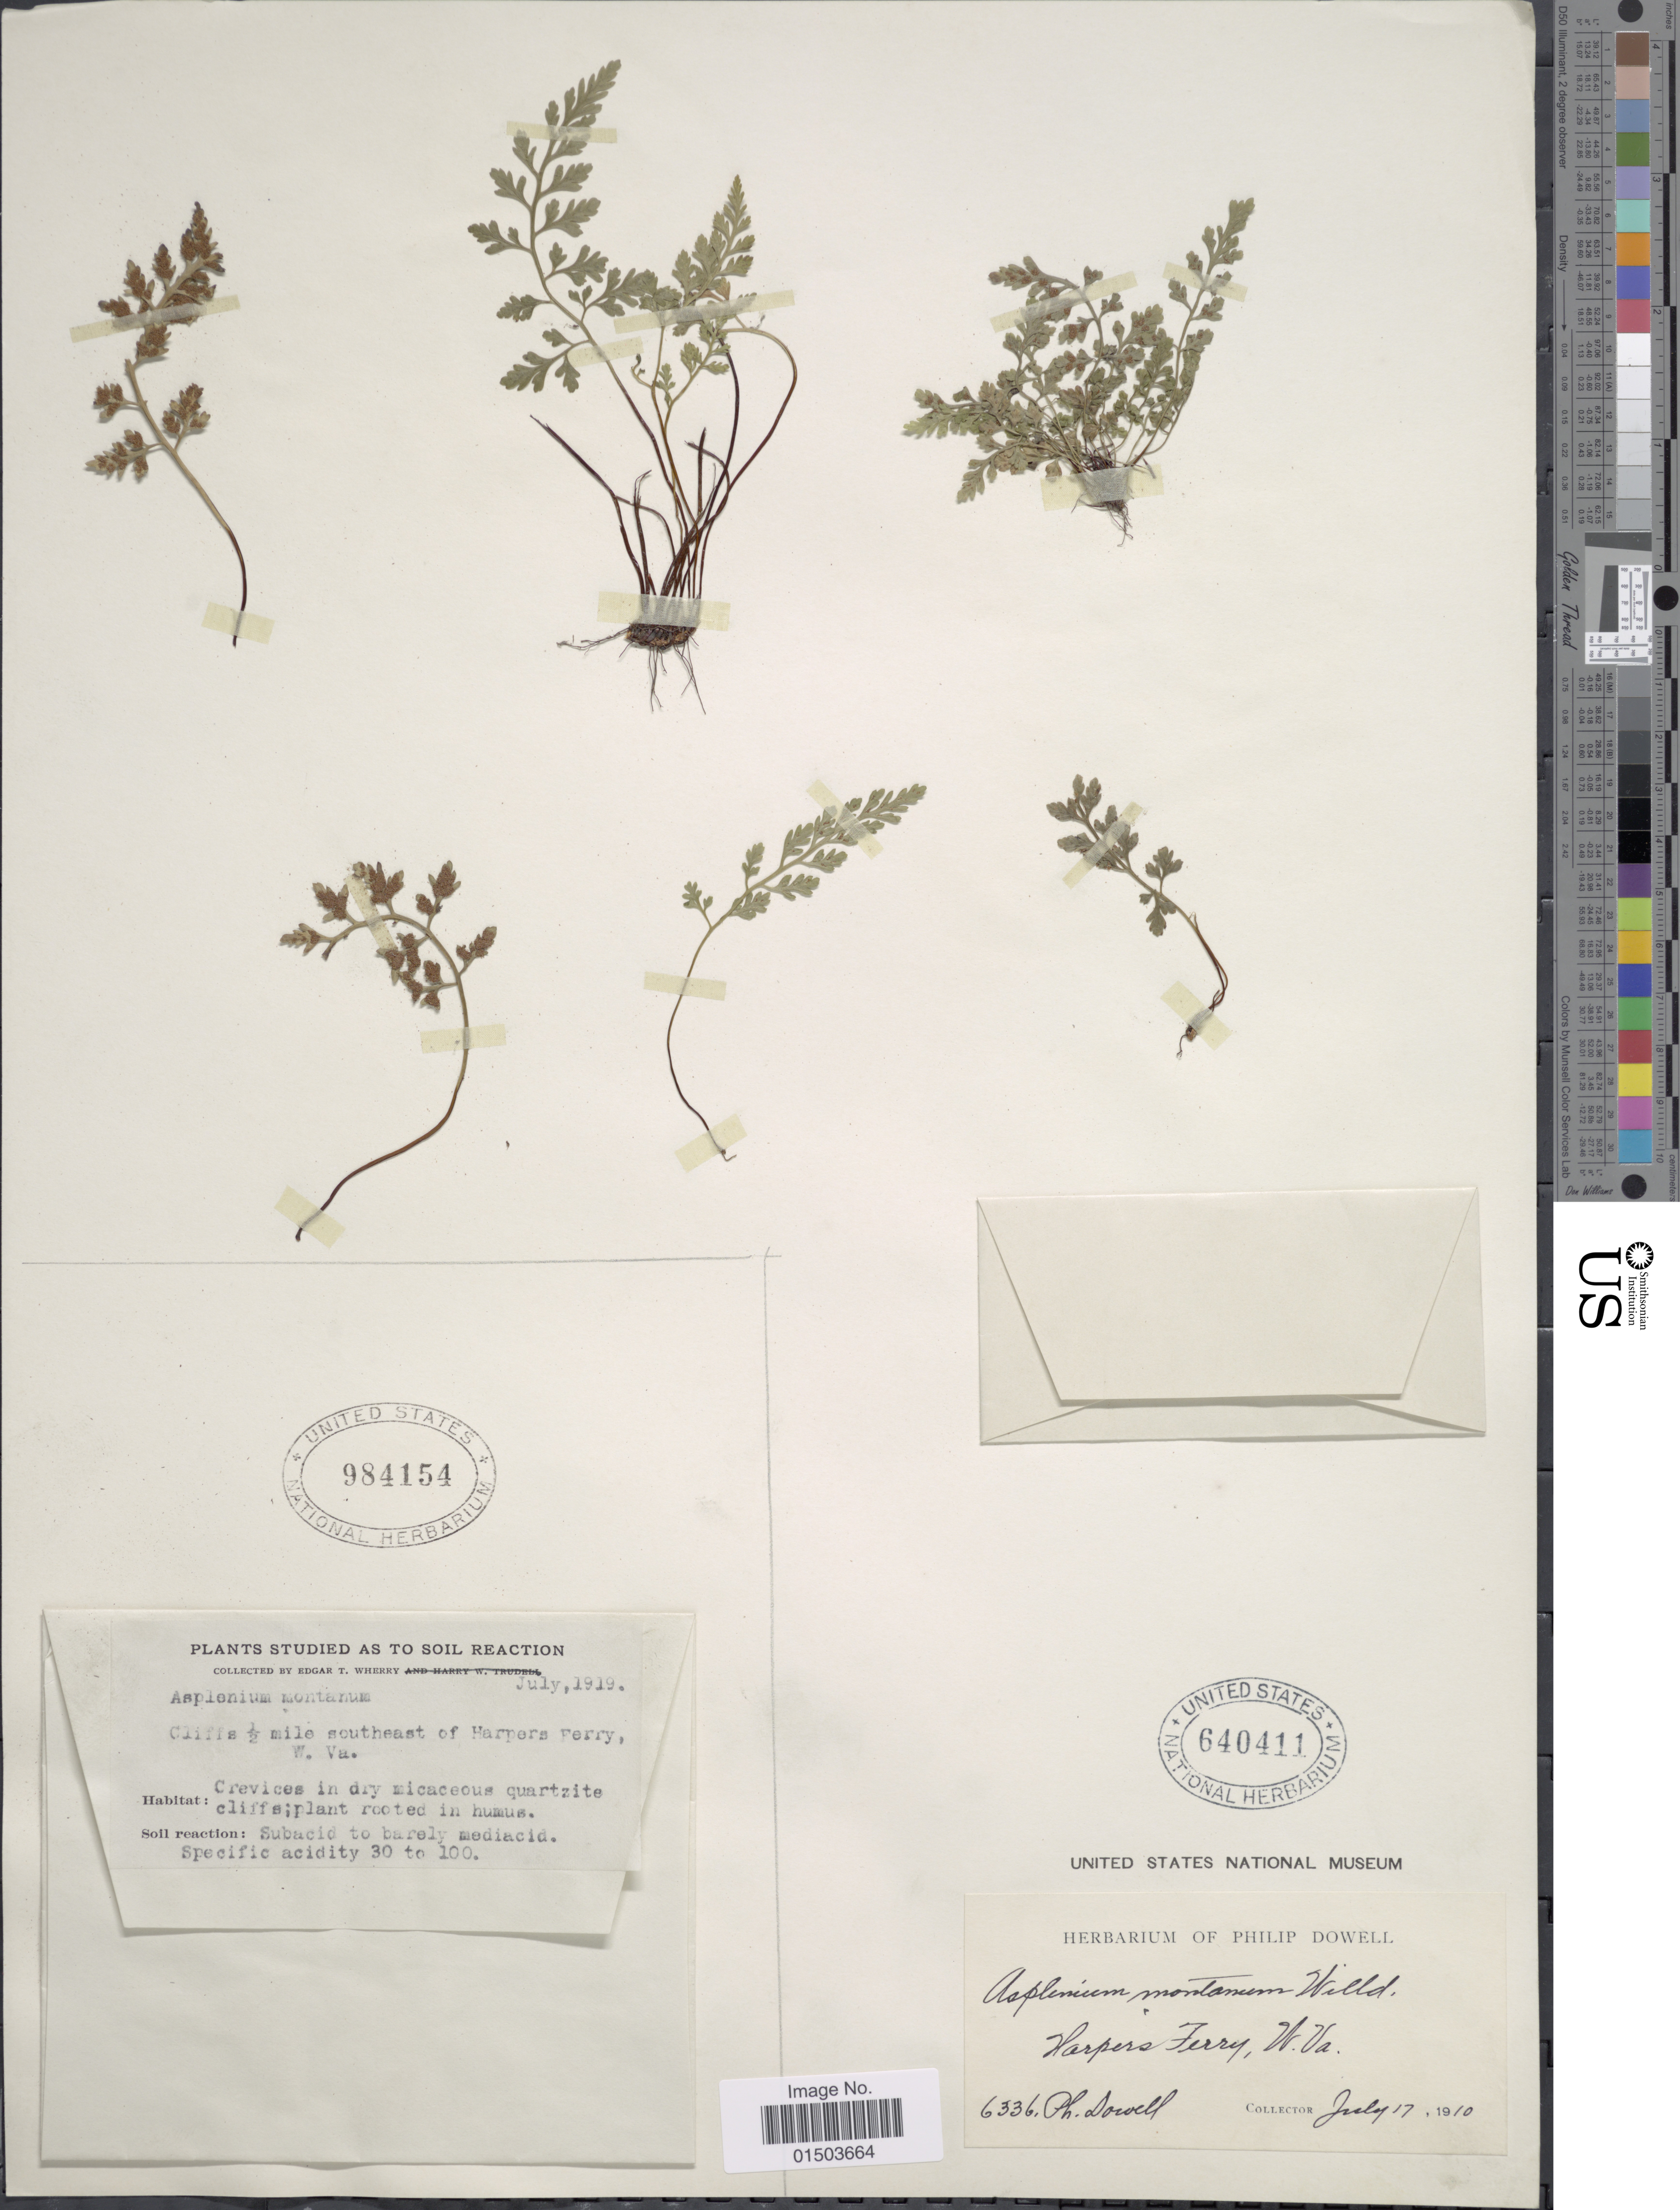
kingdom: Plantae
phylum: Tracheophyta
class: Polypodiopsida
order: Polypodiales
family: Aspleniaceae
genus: Asplenium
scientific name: Asplenium montanum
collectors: P. Dowell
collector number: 6336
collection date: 1910-07-17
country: United States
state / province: West Virginia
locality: Harpers Ferry.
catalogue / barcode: US 640411